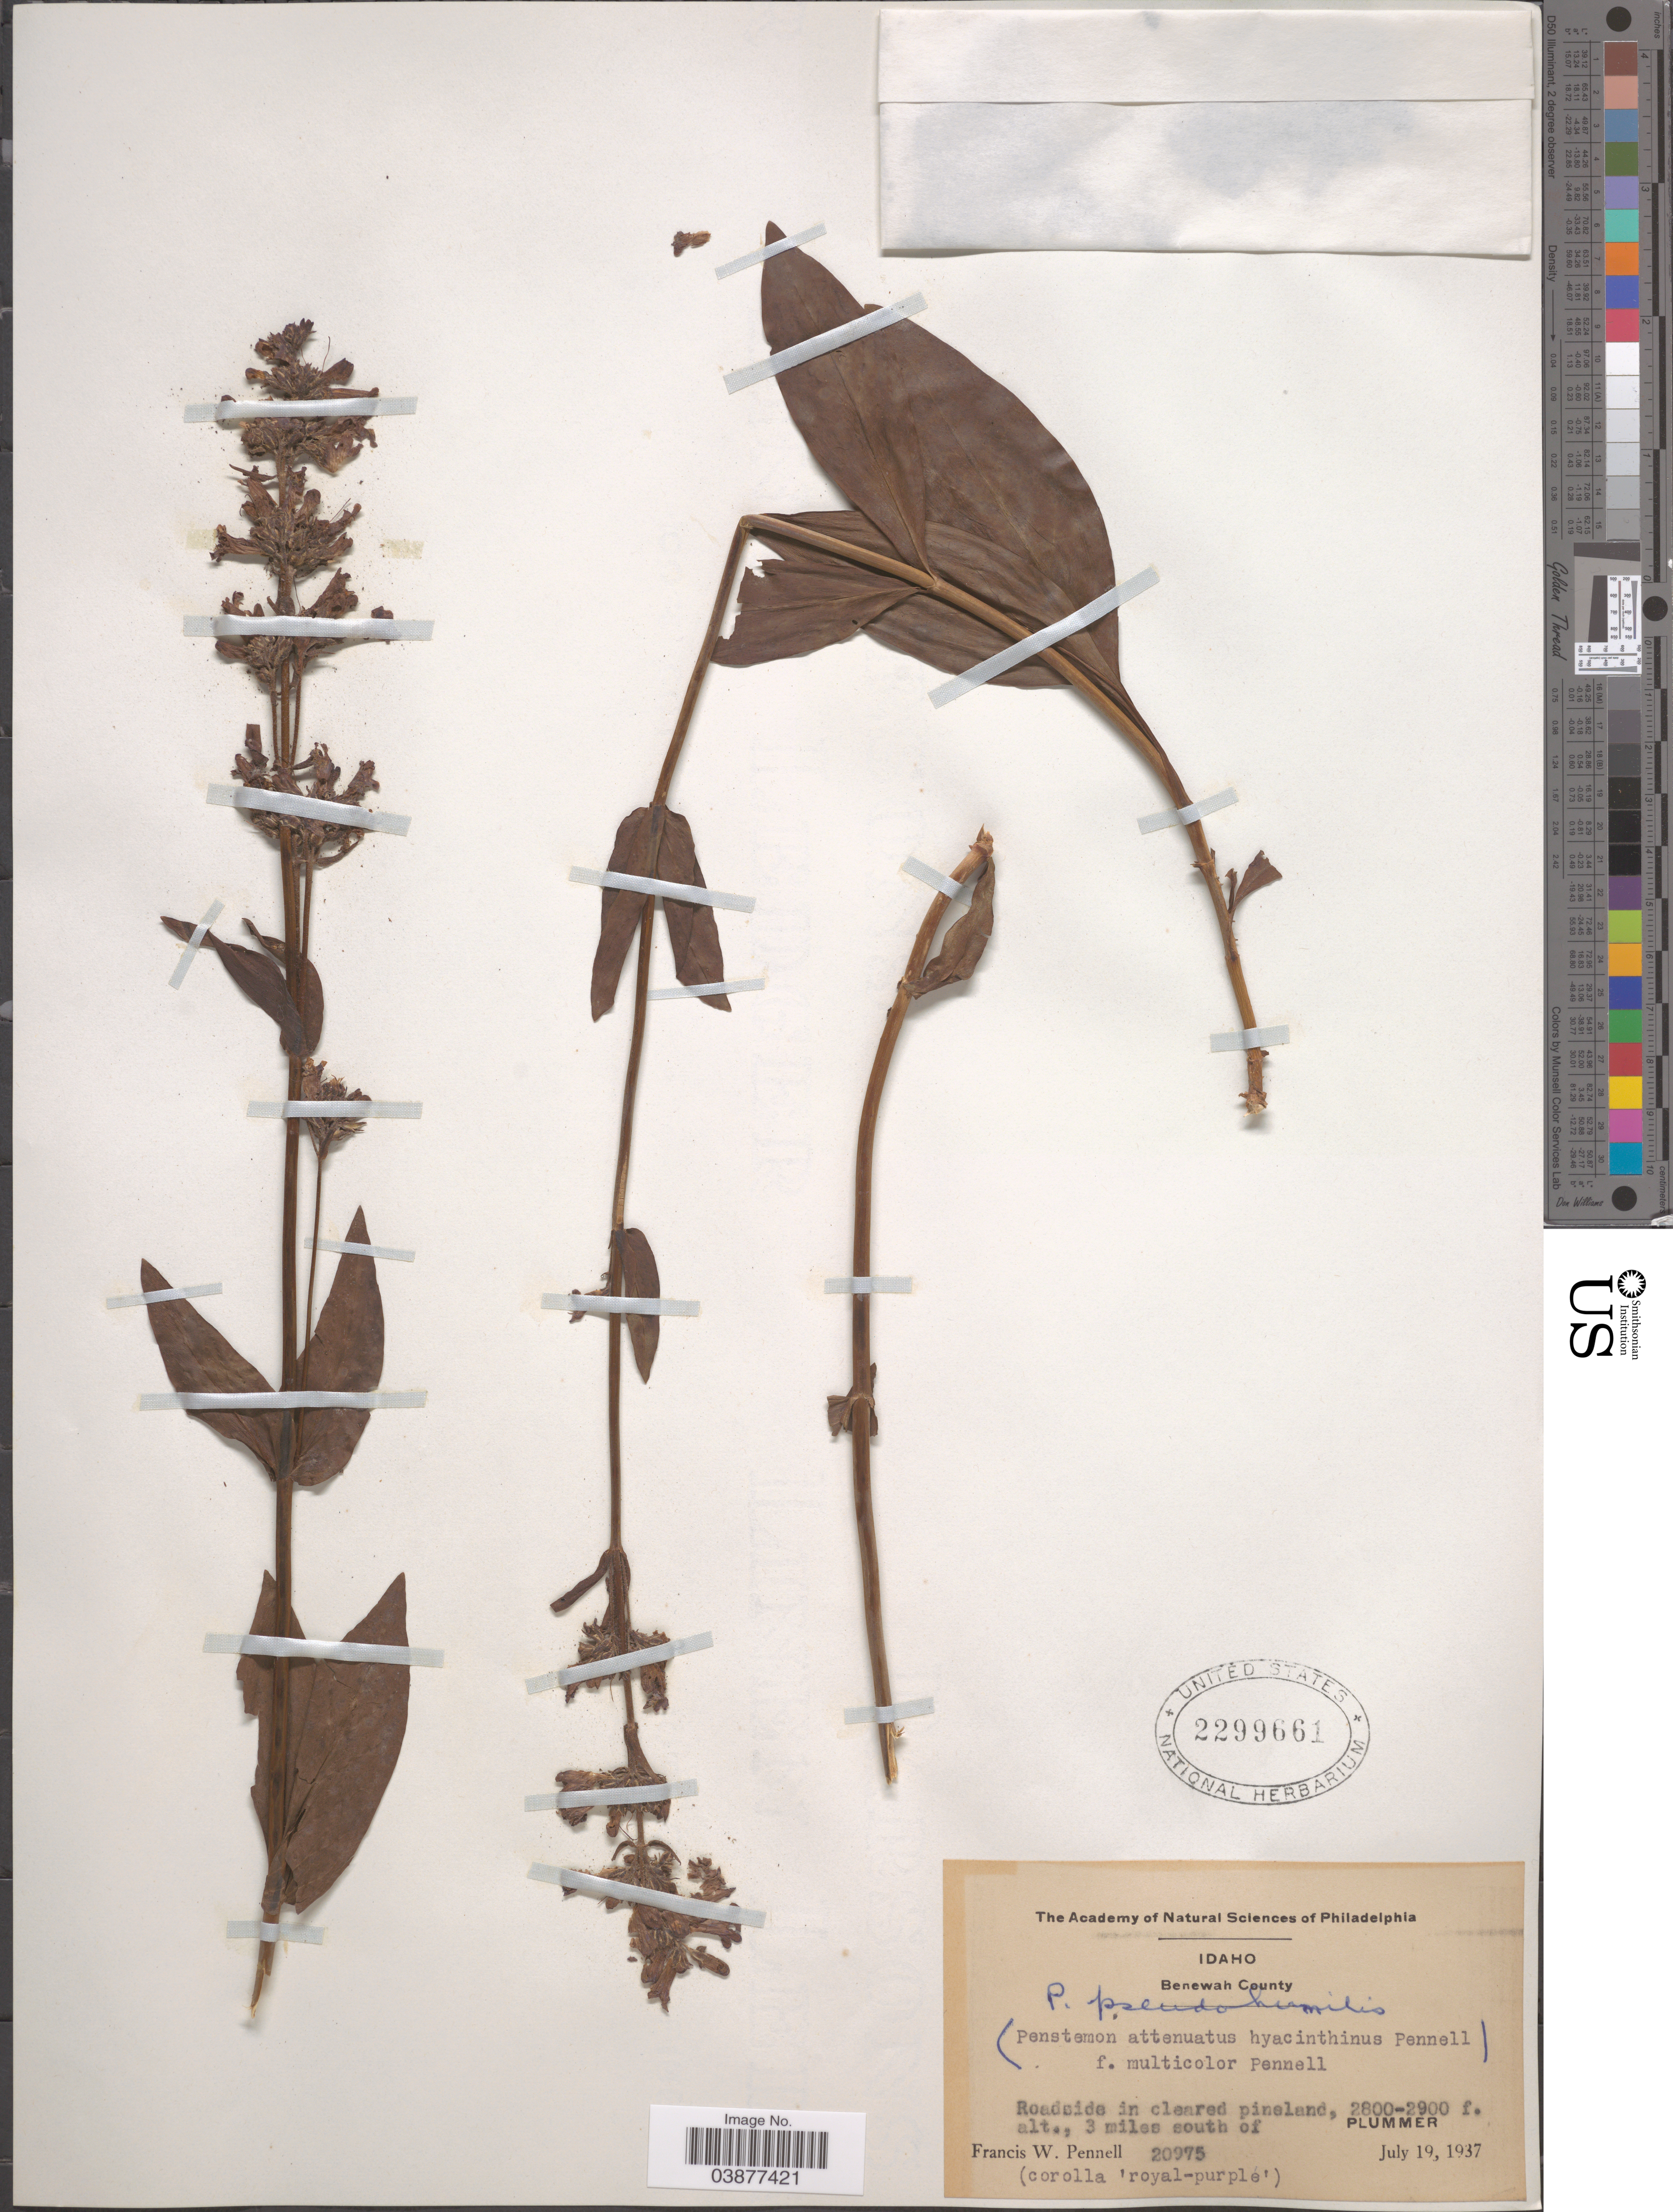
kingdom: Plantae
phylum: Tracheophyta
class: Magnoliopsida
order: Lamiales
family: Plantaginaceae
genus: Penstemon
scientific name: Penstemon pseudohumilis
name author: Rydb.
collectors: F. W. Pennell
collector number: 20975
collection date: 1937-07-19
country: United States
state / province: Idaho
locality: Benewah County. Roadside in cleared pineland, 3 miles south of Plummer.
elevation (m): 853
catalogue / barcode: US 2299661